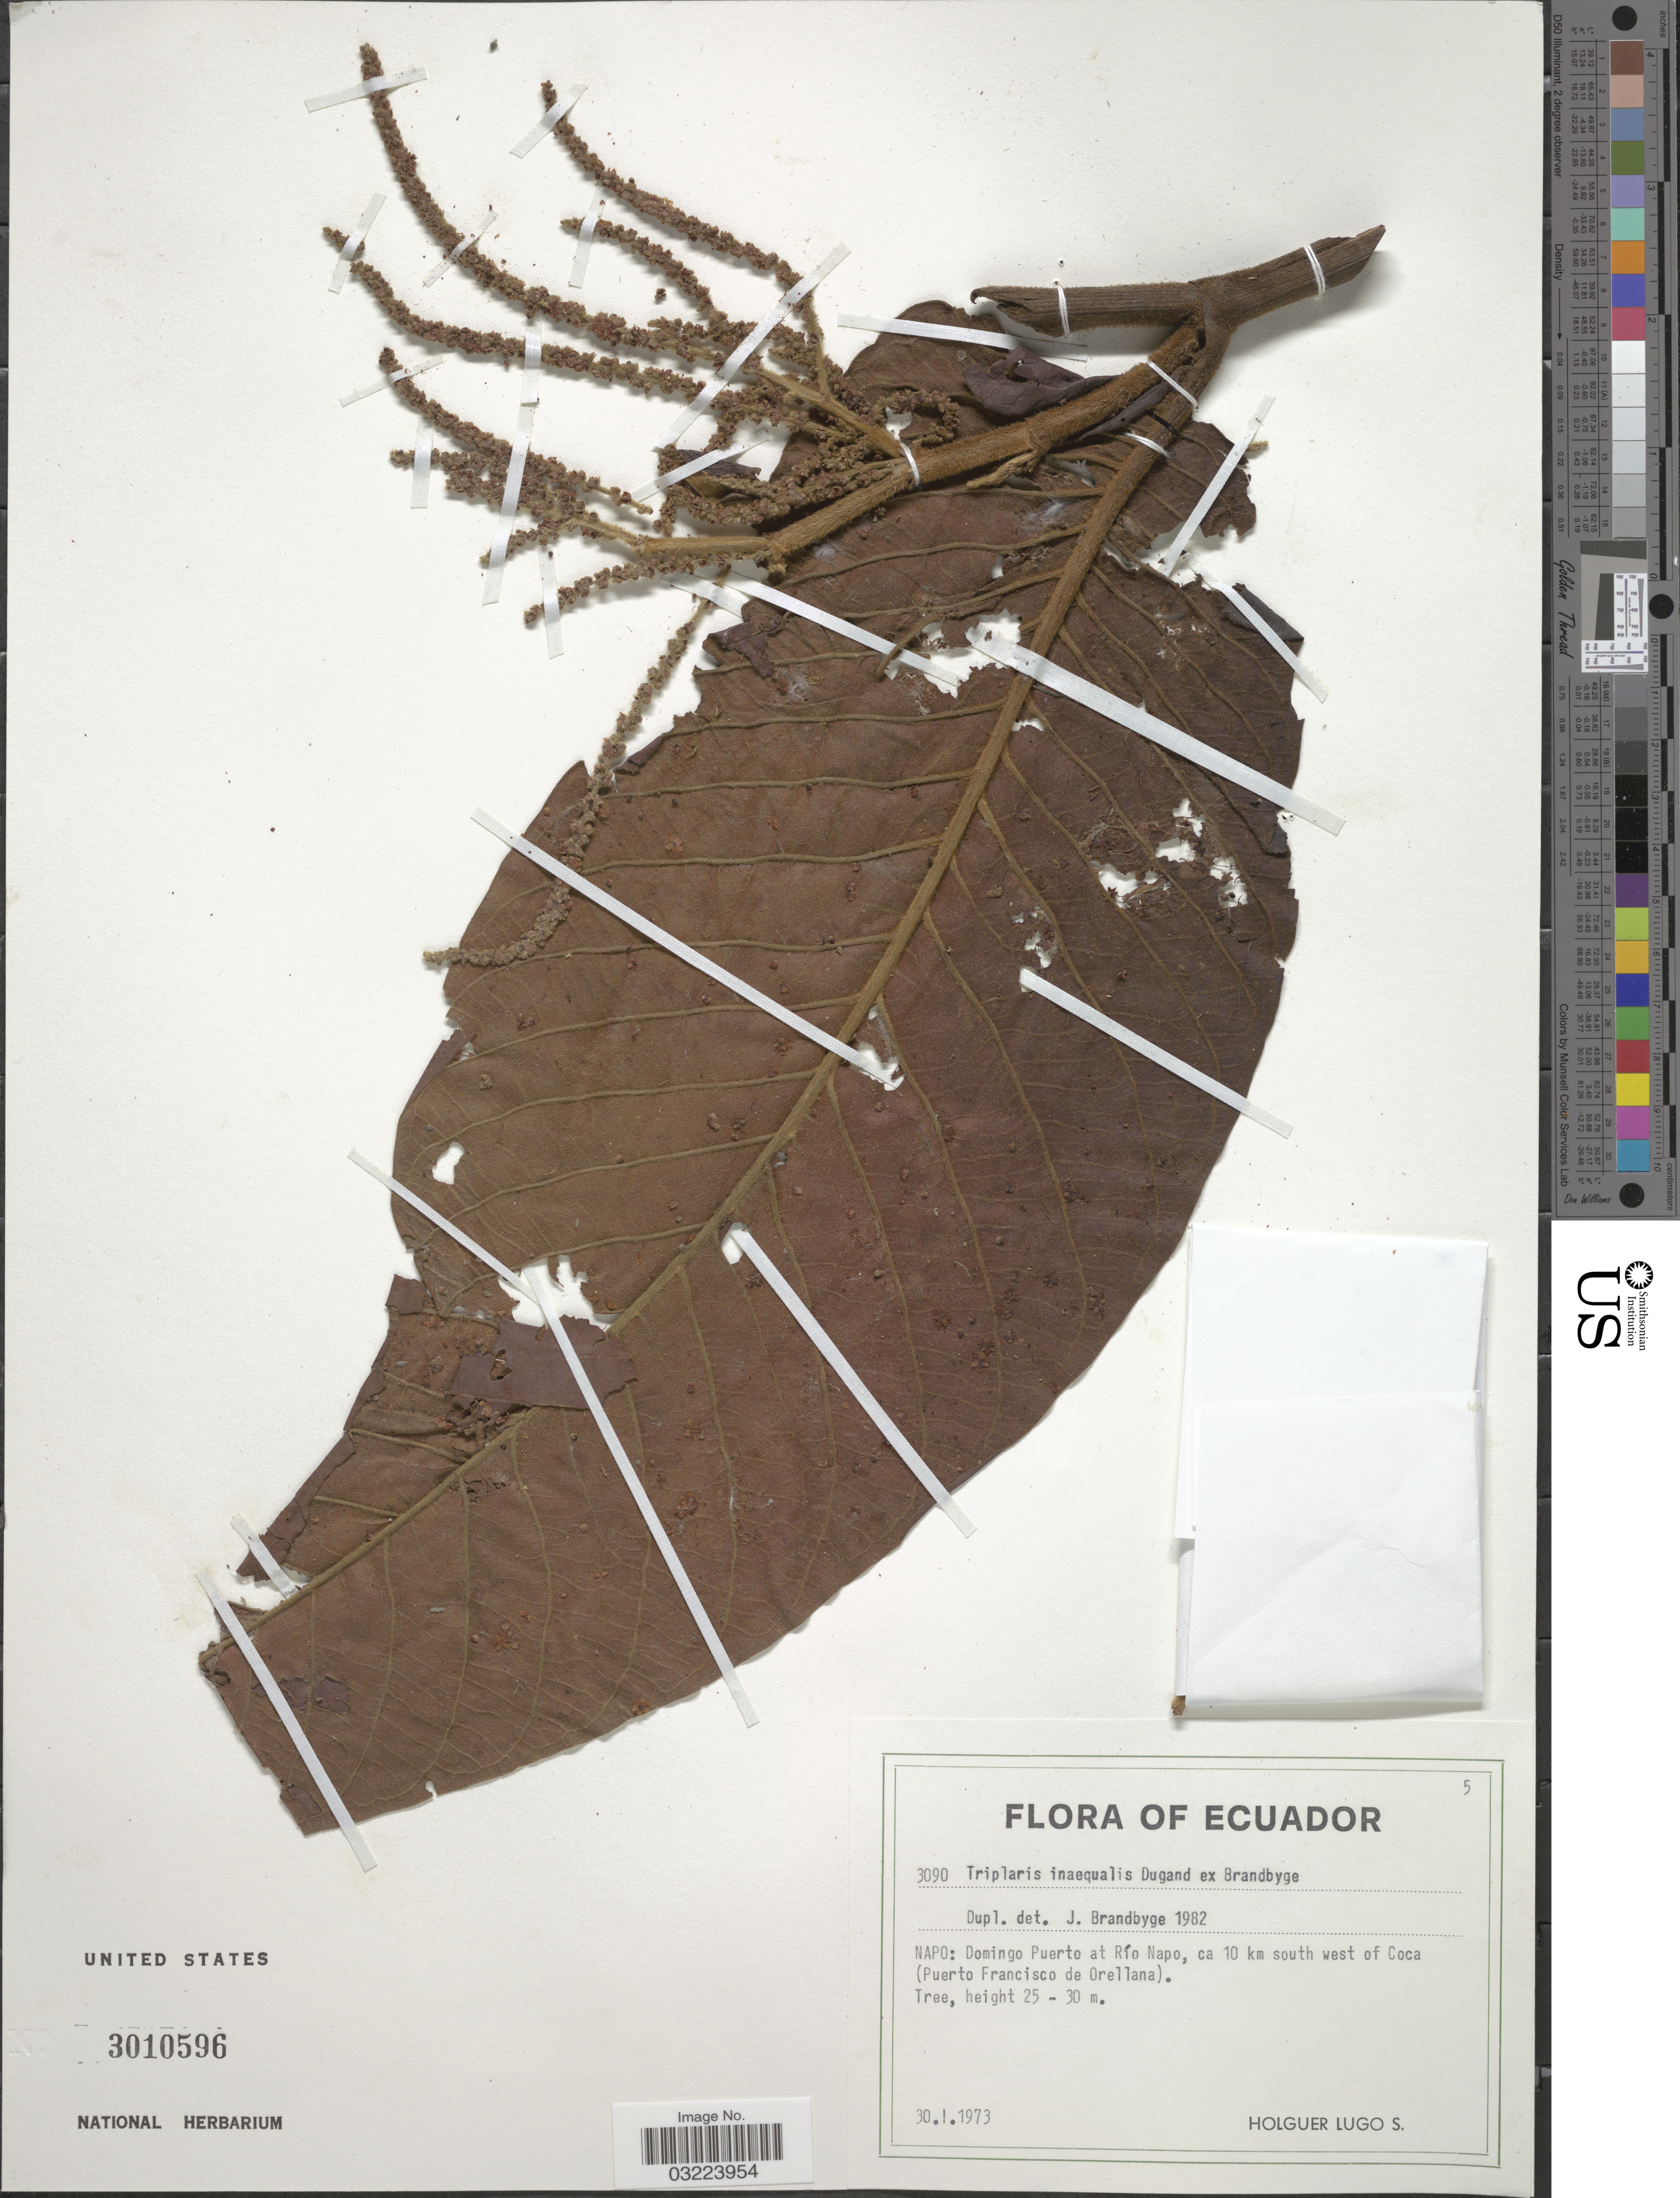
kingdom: Plantae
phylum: Tracheophyta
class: Magnoliopsida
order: Caryophyllales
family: Polygonaceae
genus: Triplaris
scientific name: Triplaris dugandii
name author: Brandbyge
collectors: H. Lugo S.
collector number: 3090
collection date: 1973-01-30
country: Ecuador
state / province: Napo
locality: Domingo Puerto at Río Napo, ca 10 km south west of Coca (Puerto Francisco de Orellana).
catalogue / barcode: US 3010596